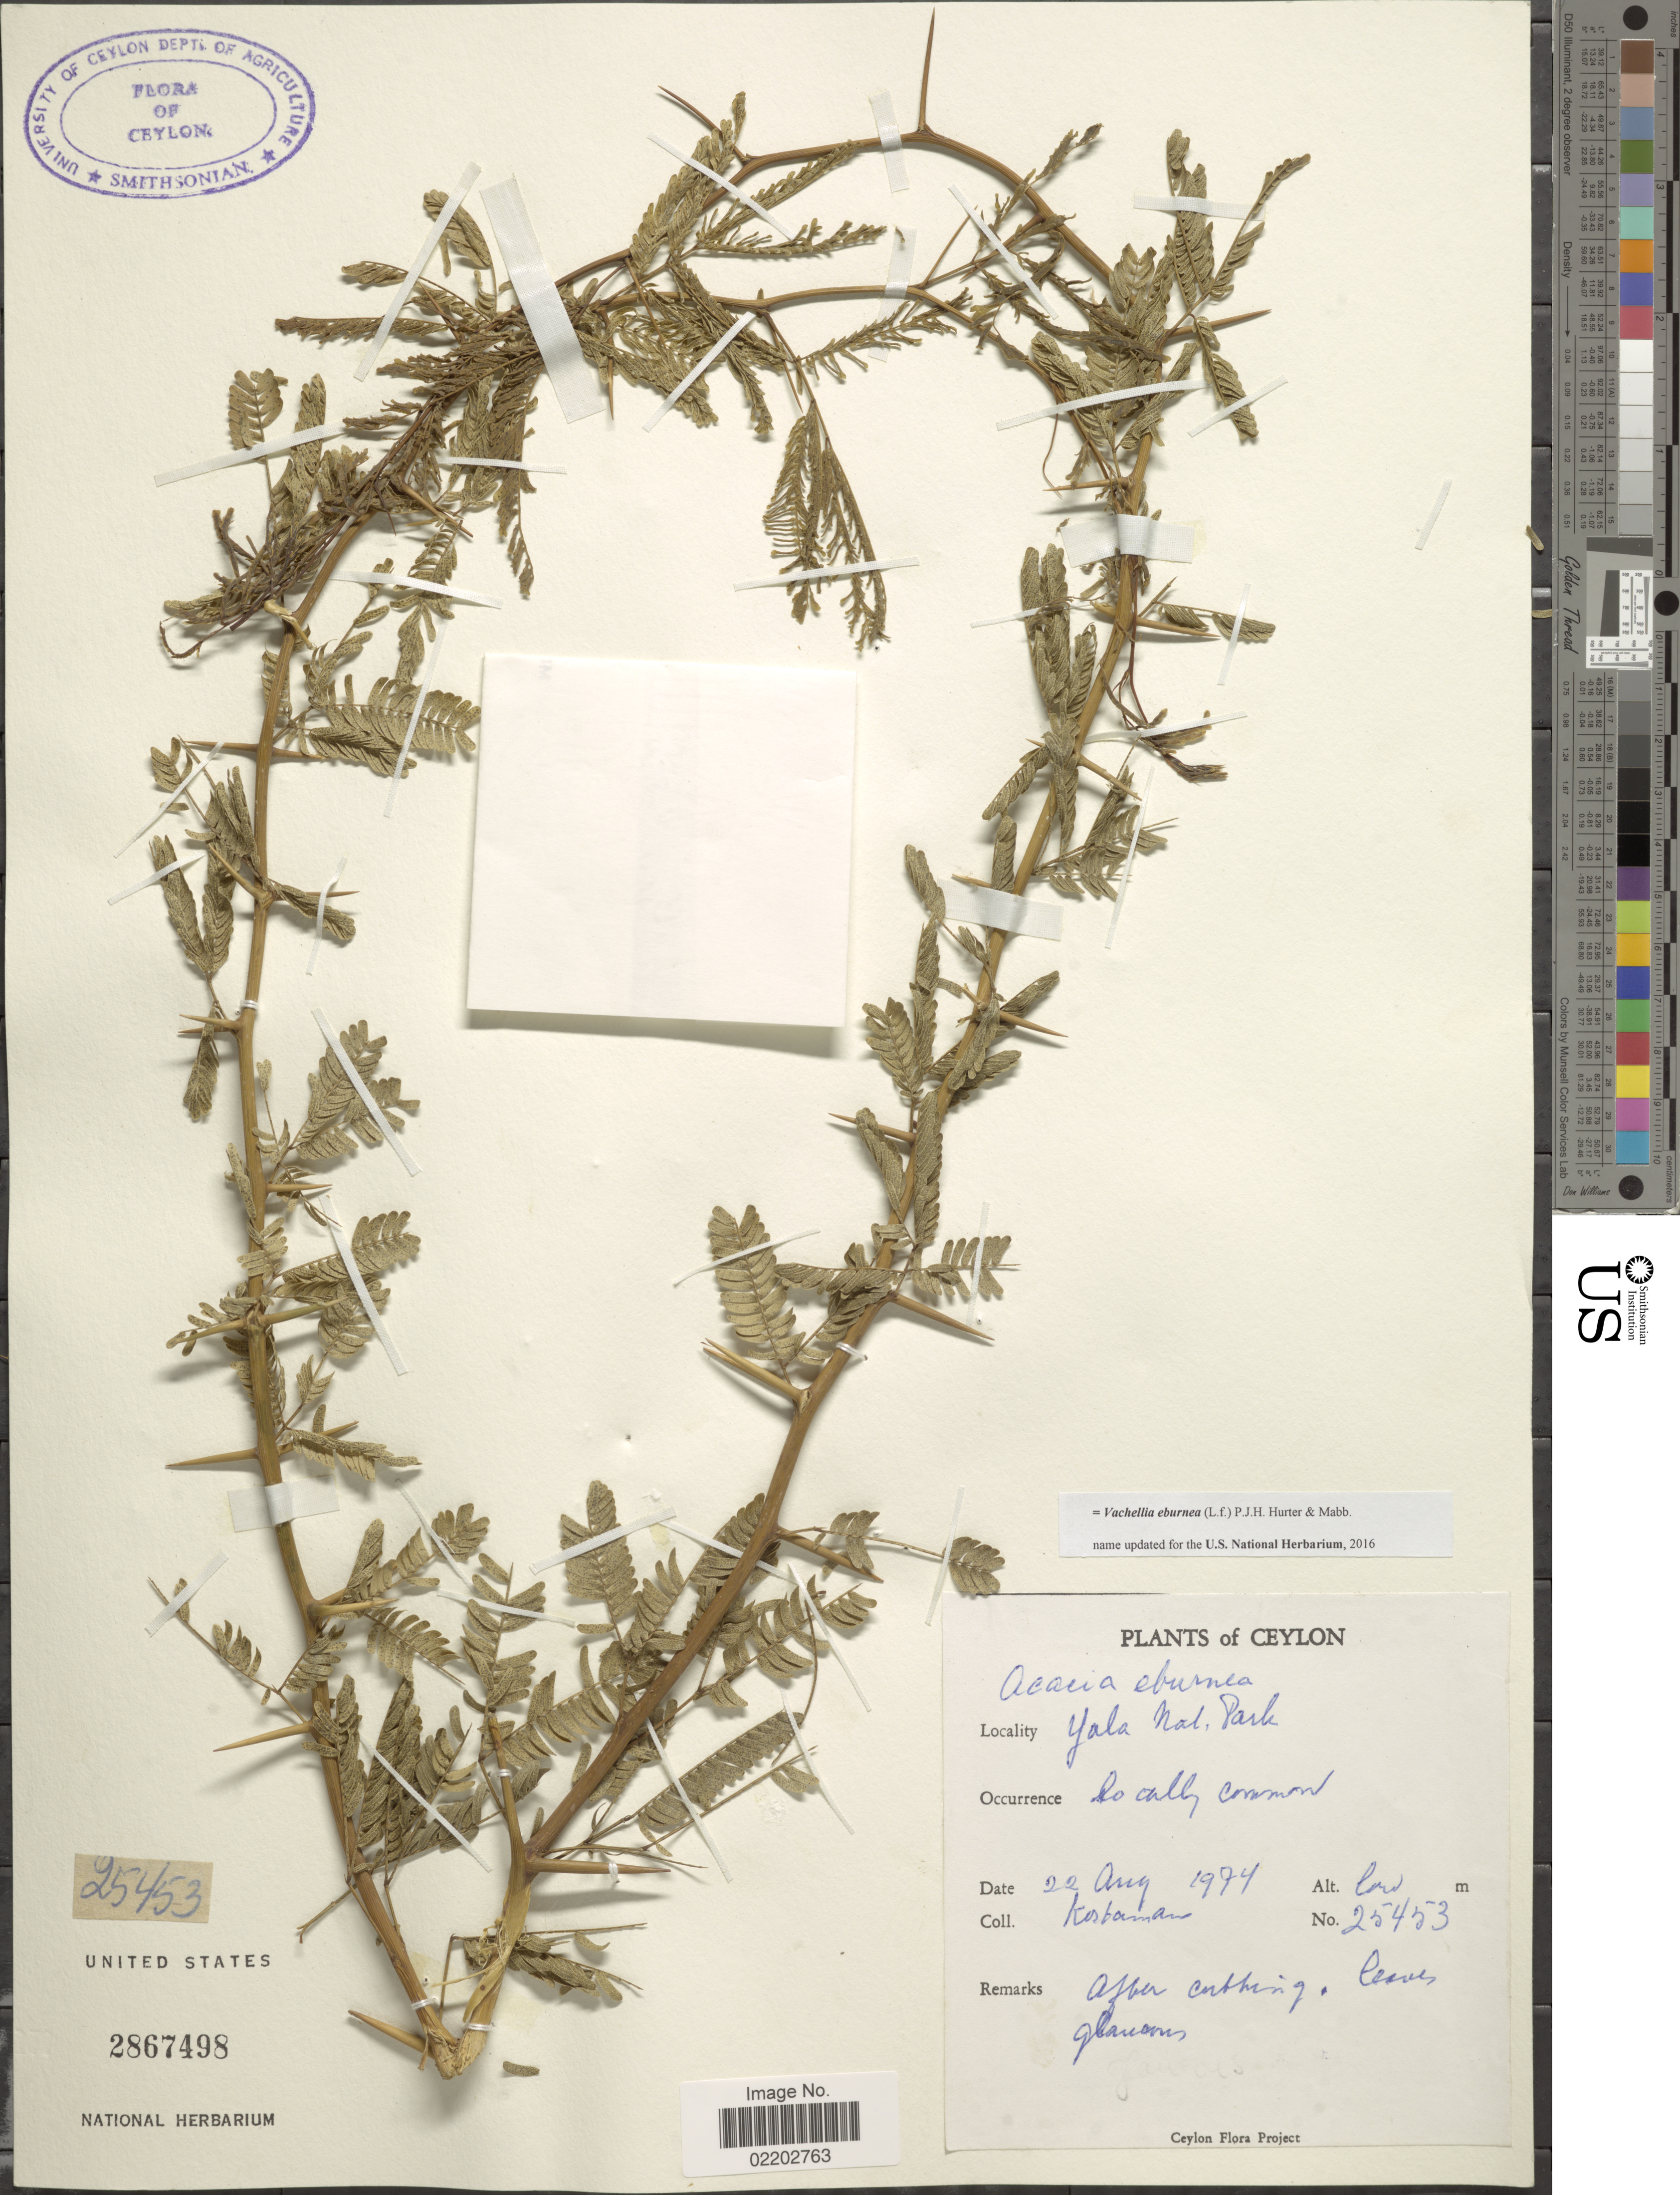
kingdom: Plantae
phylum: Tracheophyta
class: Magnoliopsida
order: Fabales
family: Fabaceae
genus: Vachellia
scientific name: Vachellia eburnea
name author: (L. f.) P.J.H. Hurter & Mabb.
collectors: A. J. G. Kostermans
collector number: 25453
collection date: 1974-08-22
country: Sri Lanka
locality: Yala Nat. Park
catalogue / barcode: US 2867498